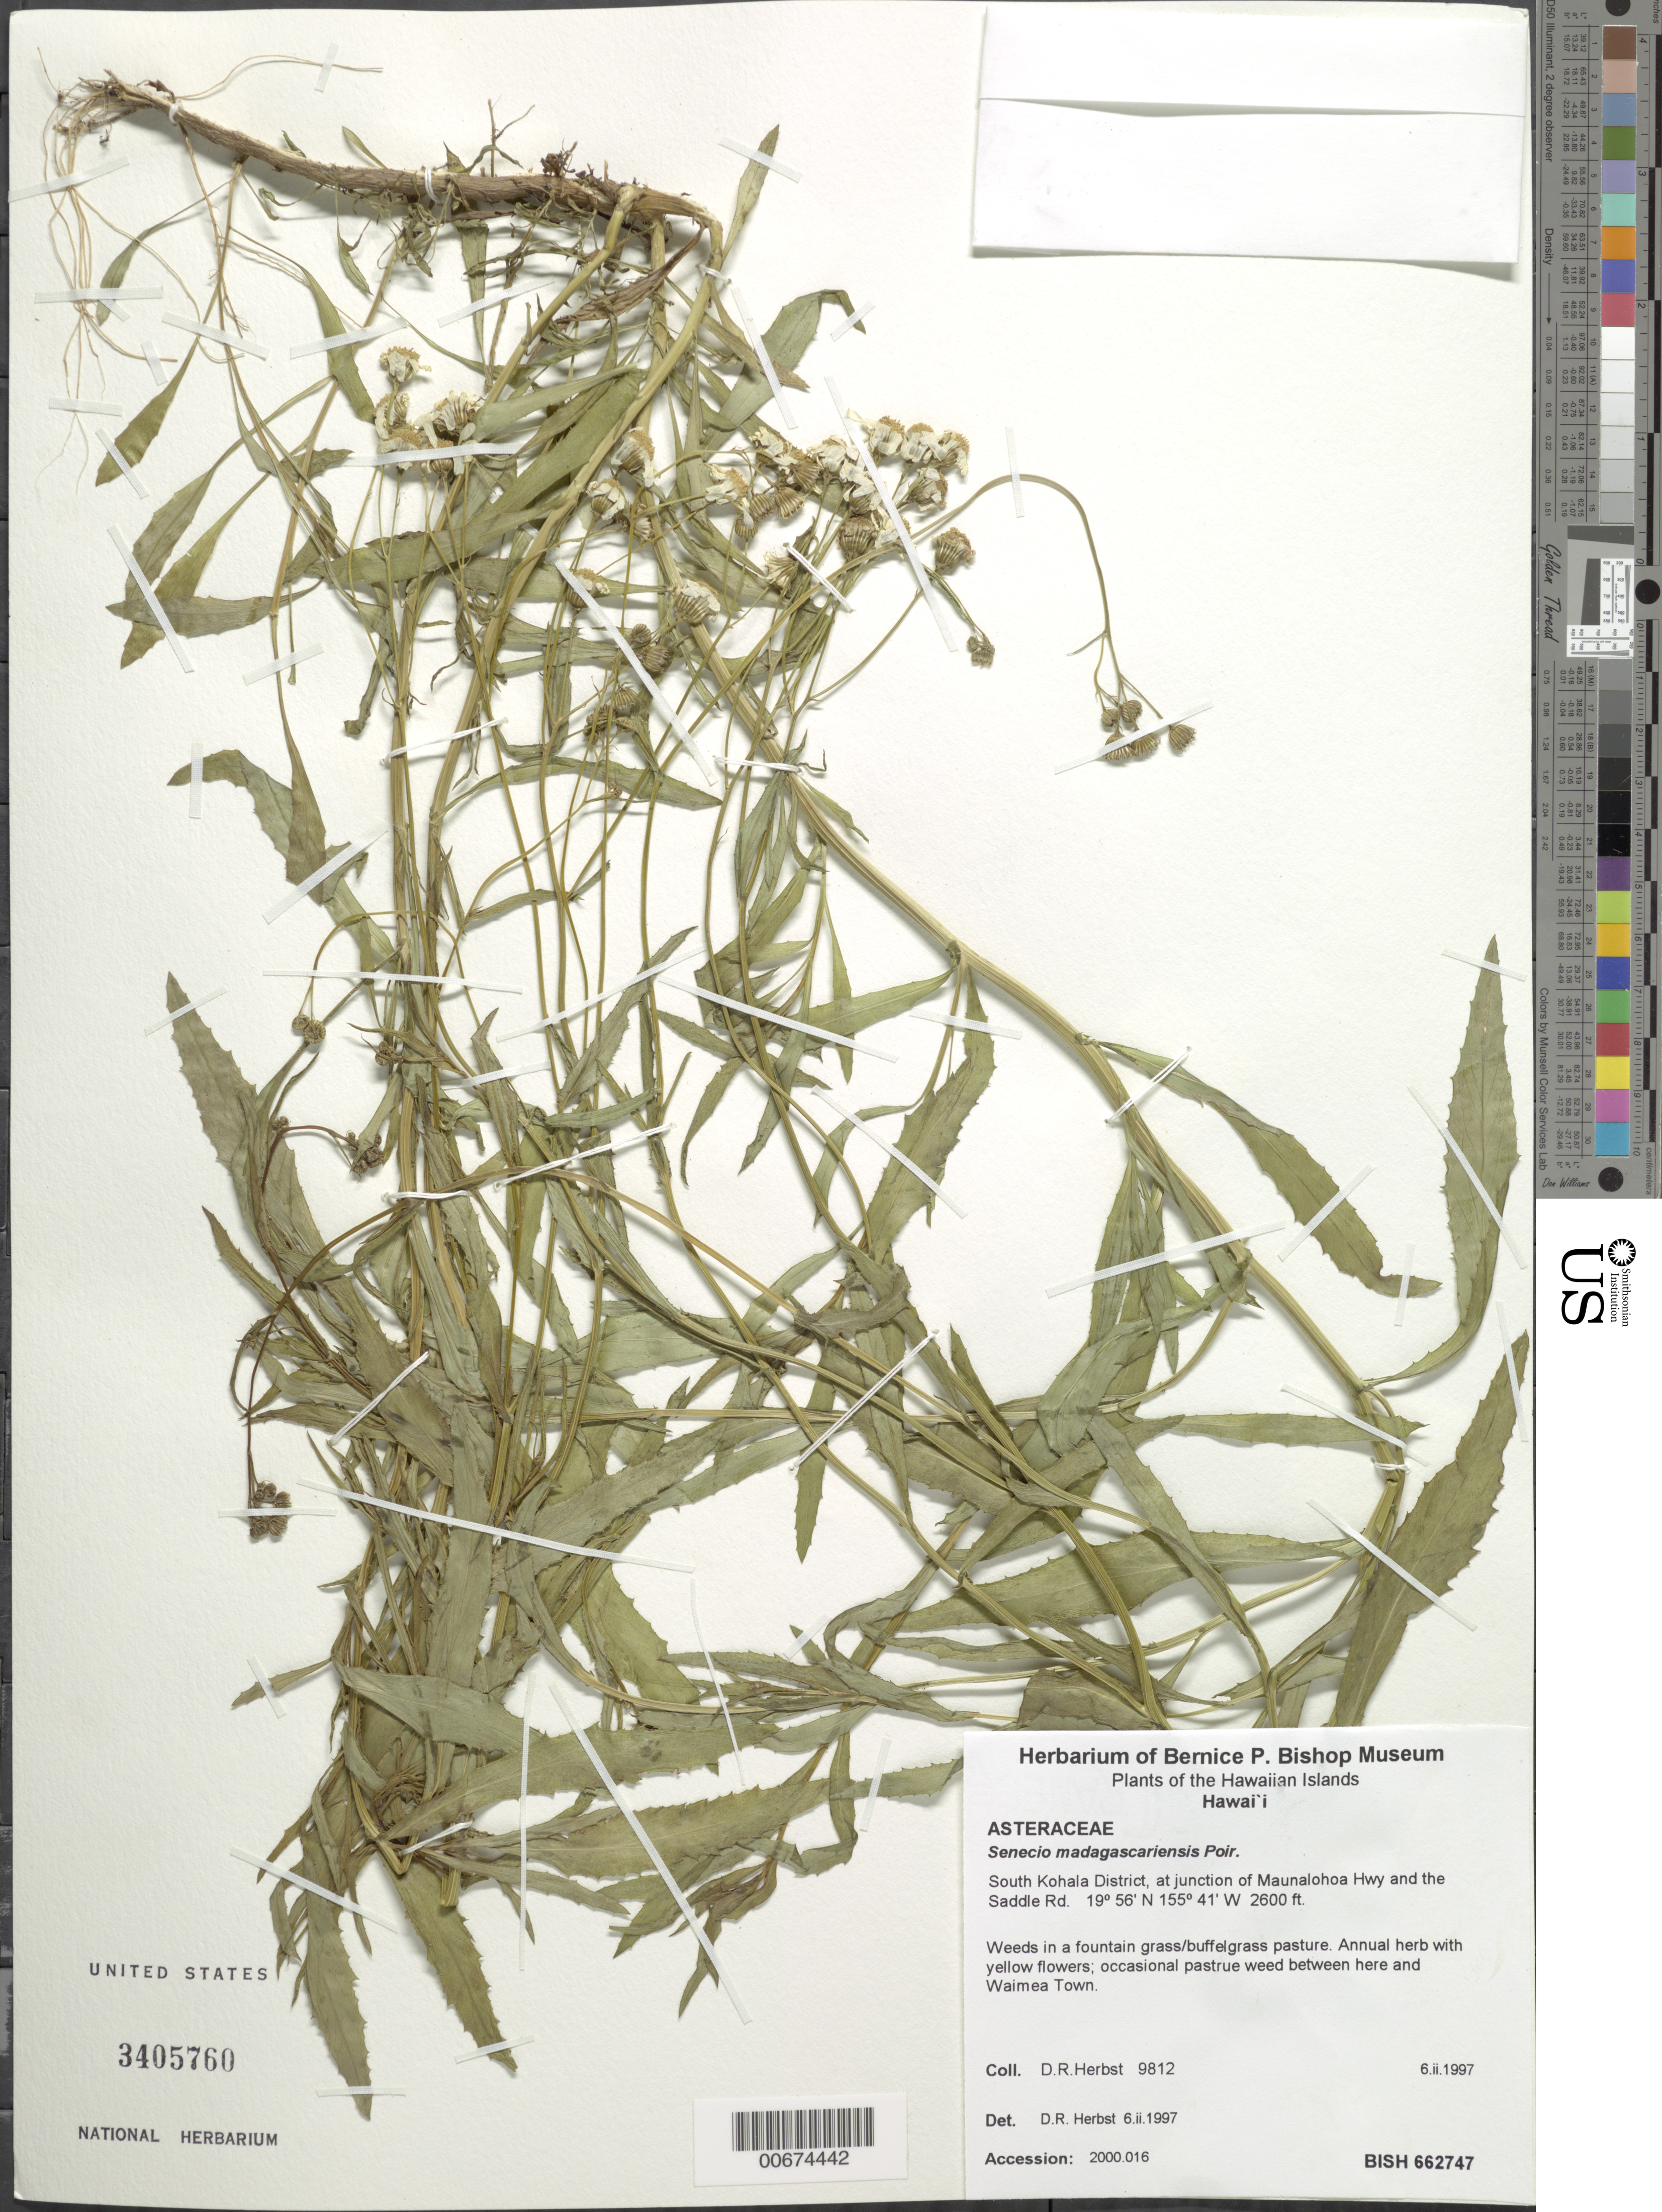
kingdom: Plantae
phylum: Tracheophyta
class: Magnoliopsida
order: Asterales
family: Asteraceae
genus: Senecio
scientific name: Senecio madagascariensis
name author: Poir.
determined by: Herbst, D. R.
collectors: D. R. Herbst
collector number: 9812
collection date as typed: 6 Feb 1997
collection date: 1997-02-06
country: United States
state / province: Hawaii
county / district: Hawaii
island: Hawaii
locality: South Kohala Distr., at junction of Maunalohoa Hwy and Saddle Rd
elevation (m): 792.5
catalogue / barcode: US 3405760